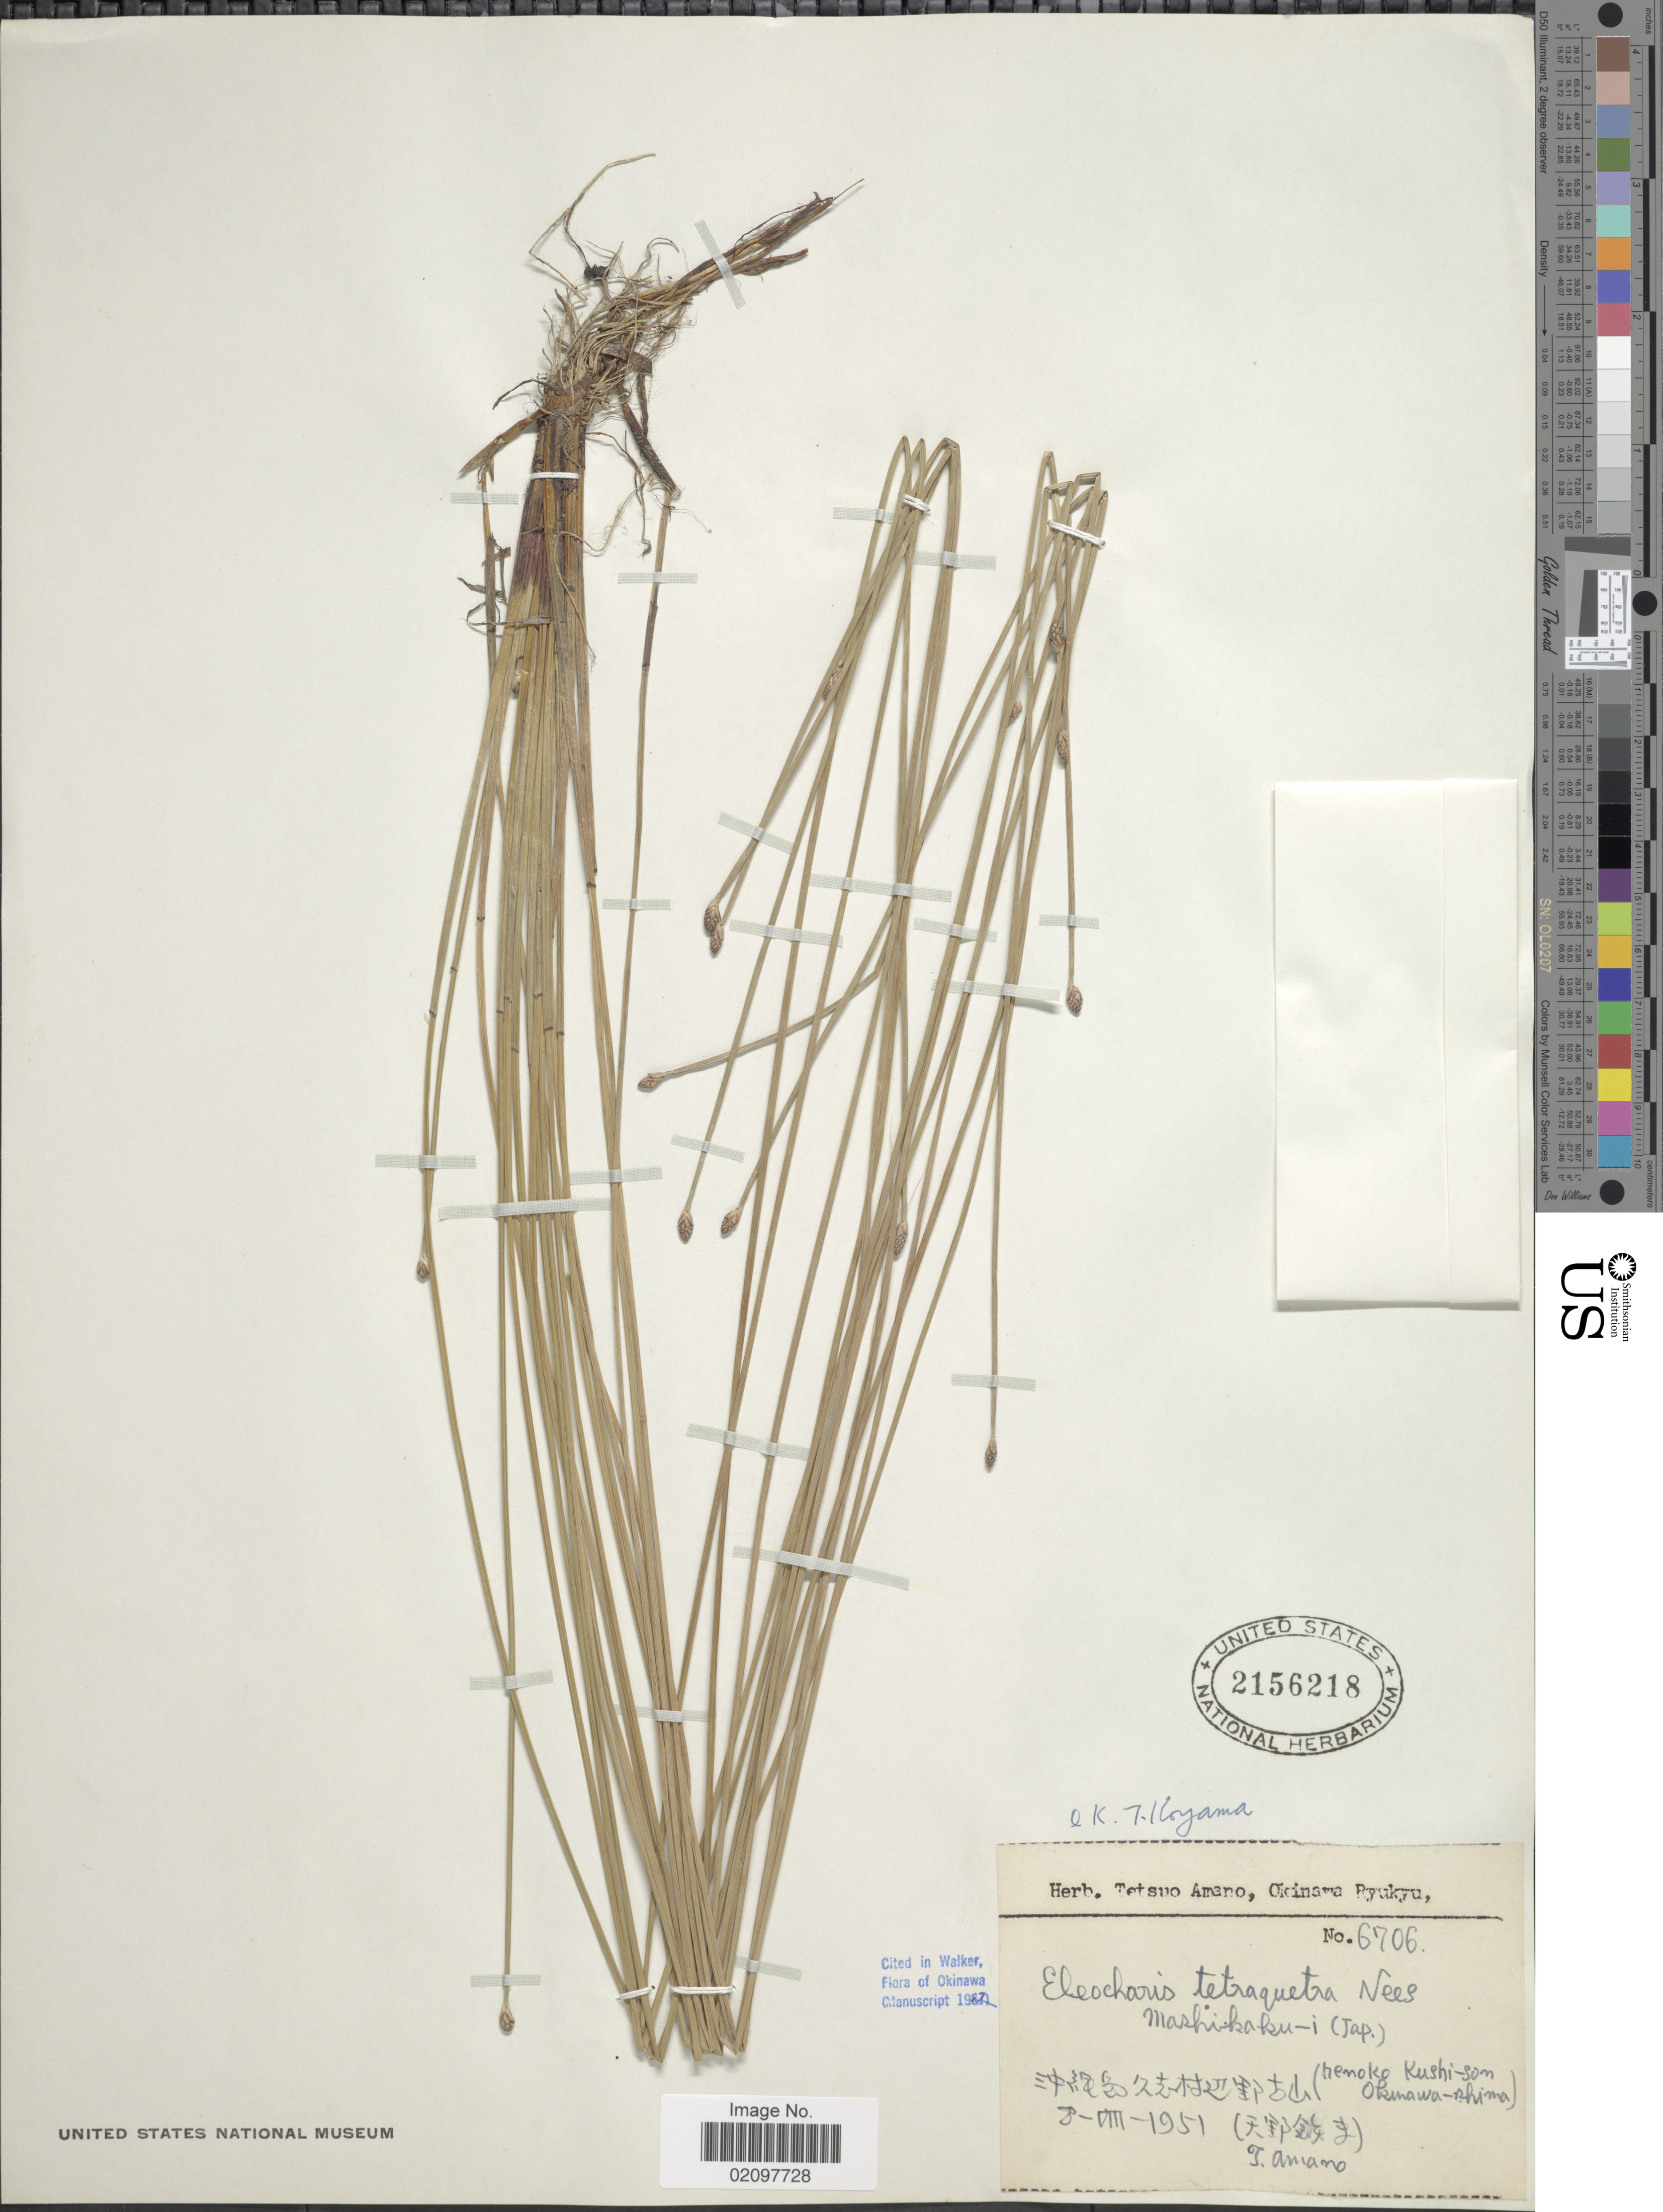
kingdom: Plantae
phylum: Tracheophyta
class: Liliopsida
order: Poales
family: Cyperaceae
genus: Eleocharis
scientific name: Eleocharis tetraquetra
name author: Nees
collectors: T. Amano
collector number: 6706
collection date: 1951-08-08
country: Japan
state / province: Okinawa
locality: Henoko Kushi-son Okinawa-shima.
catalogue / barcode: US 2156218